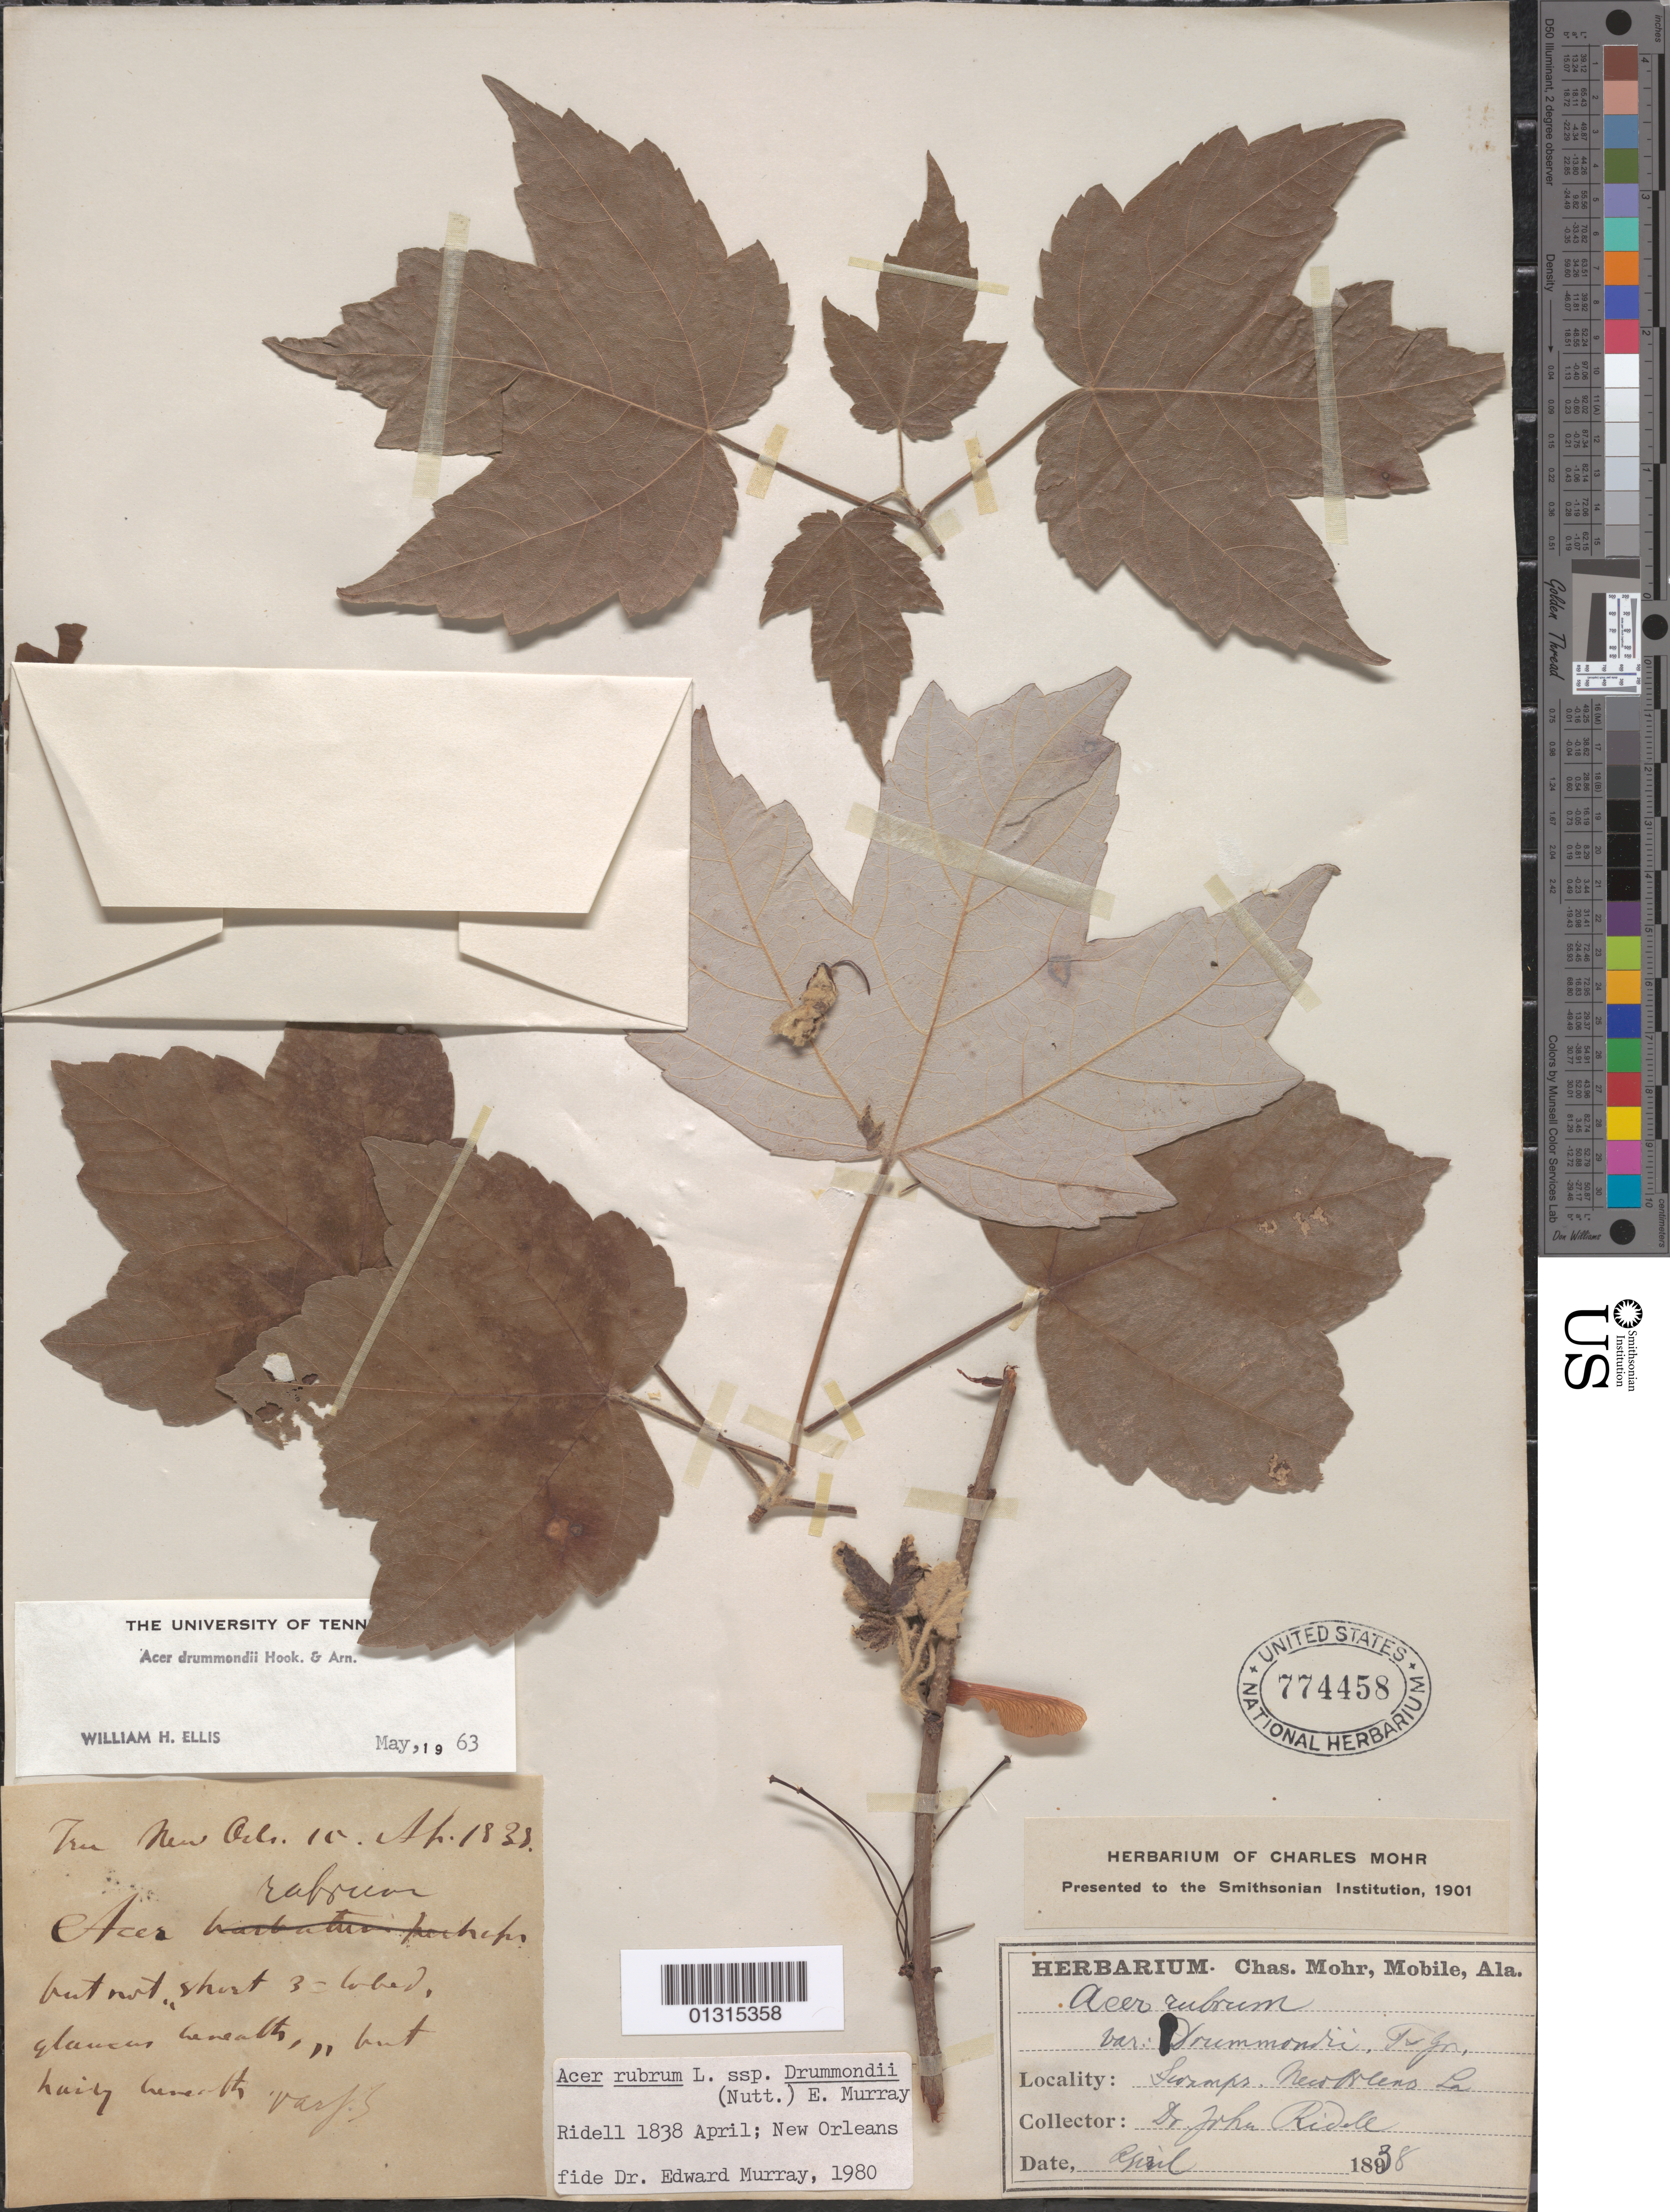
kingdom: Plantae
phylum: Tracheophyta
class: Magnoliopsida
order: Sapindales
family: Sapindaceae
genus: Acer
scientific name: Acer rubrum var. drummondi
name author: (Hook. & Arn. ex Nutt.) Sarg.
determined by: Murray, Edward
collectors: J. Ridell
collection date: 1838-04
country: United States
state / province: Louisiana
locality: New Orleans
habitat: Swamps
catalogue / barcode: US 774458